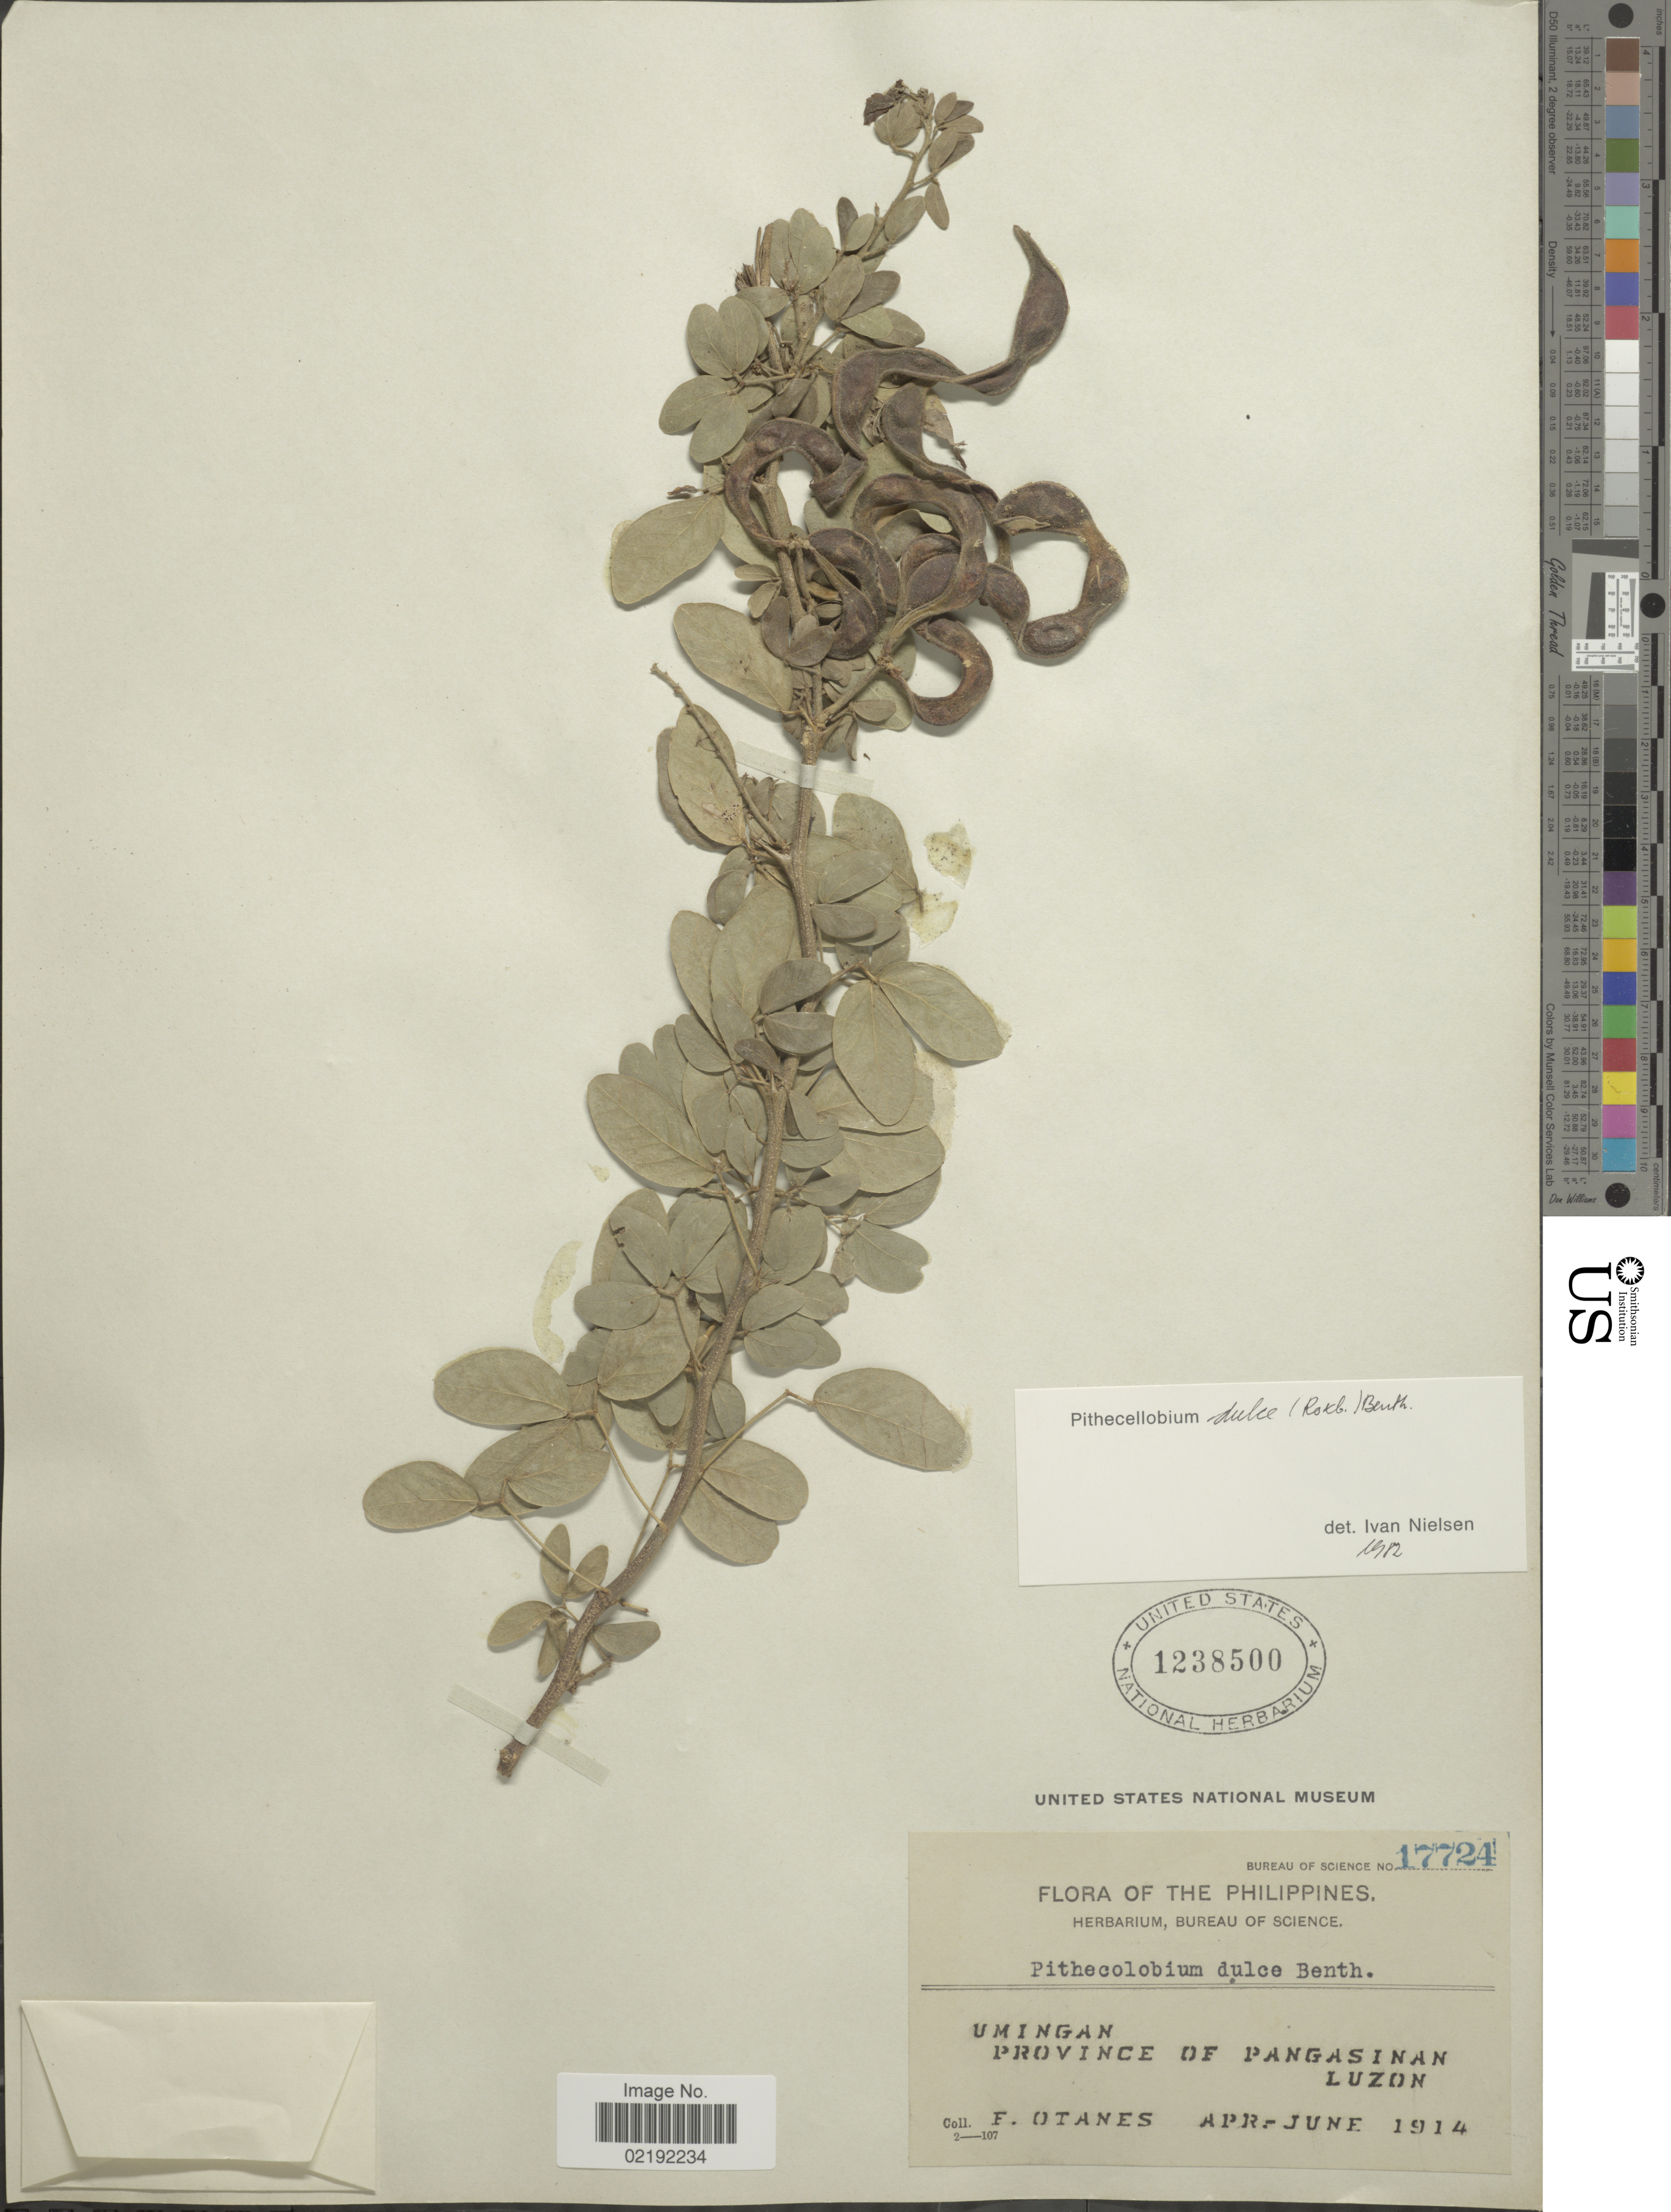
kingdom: Plantae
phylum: Tracheophyta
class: Magnoliopsida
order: Fabales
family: Fabaceae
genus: Pithecellobium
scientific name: Pithecellobium dulce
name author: (Roxb.) Benth.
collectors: F. Q. Otanes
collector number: Bureau of Science 17724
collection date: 1914-04/1914-06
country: Philippines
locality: Umingan, Province of Pangasinan, Luzon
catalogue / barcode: US 1238500